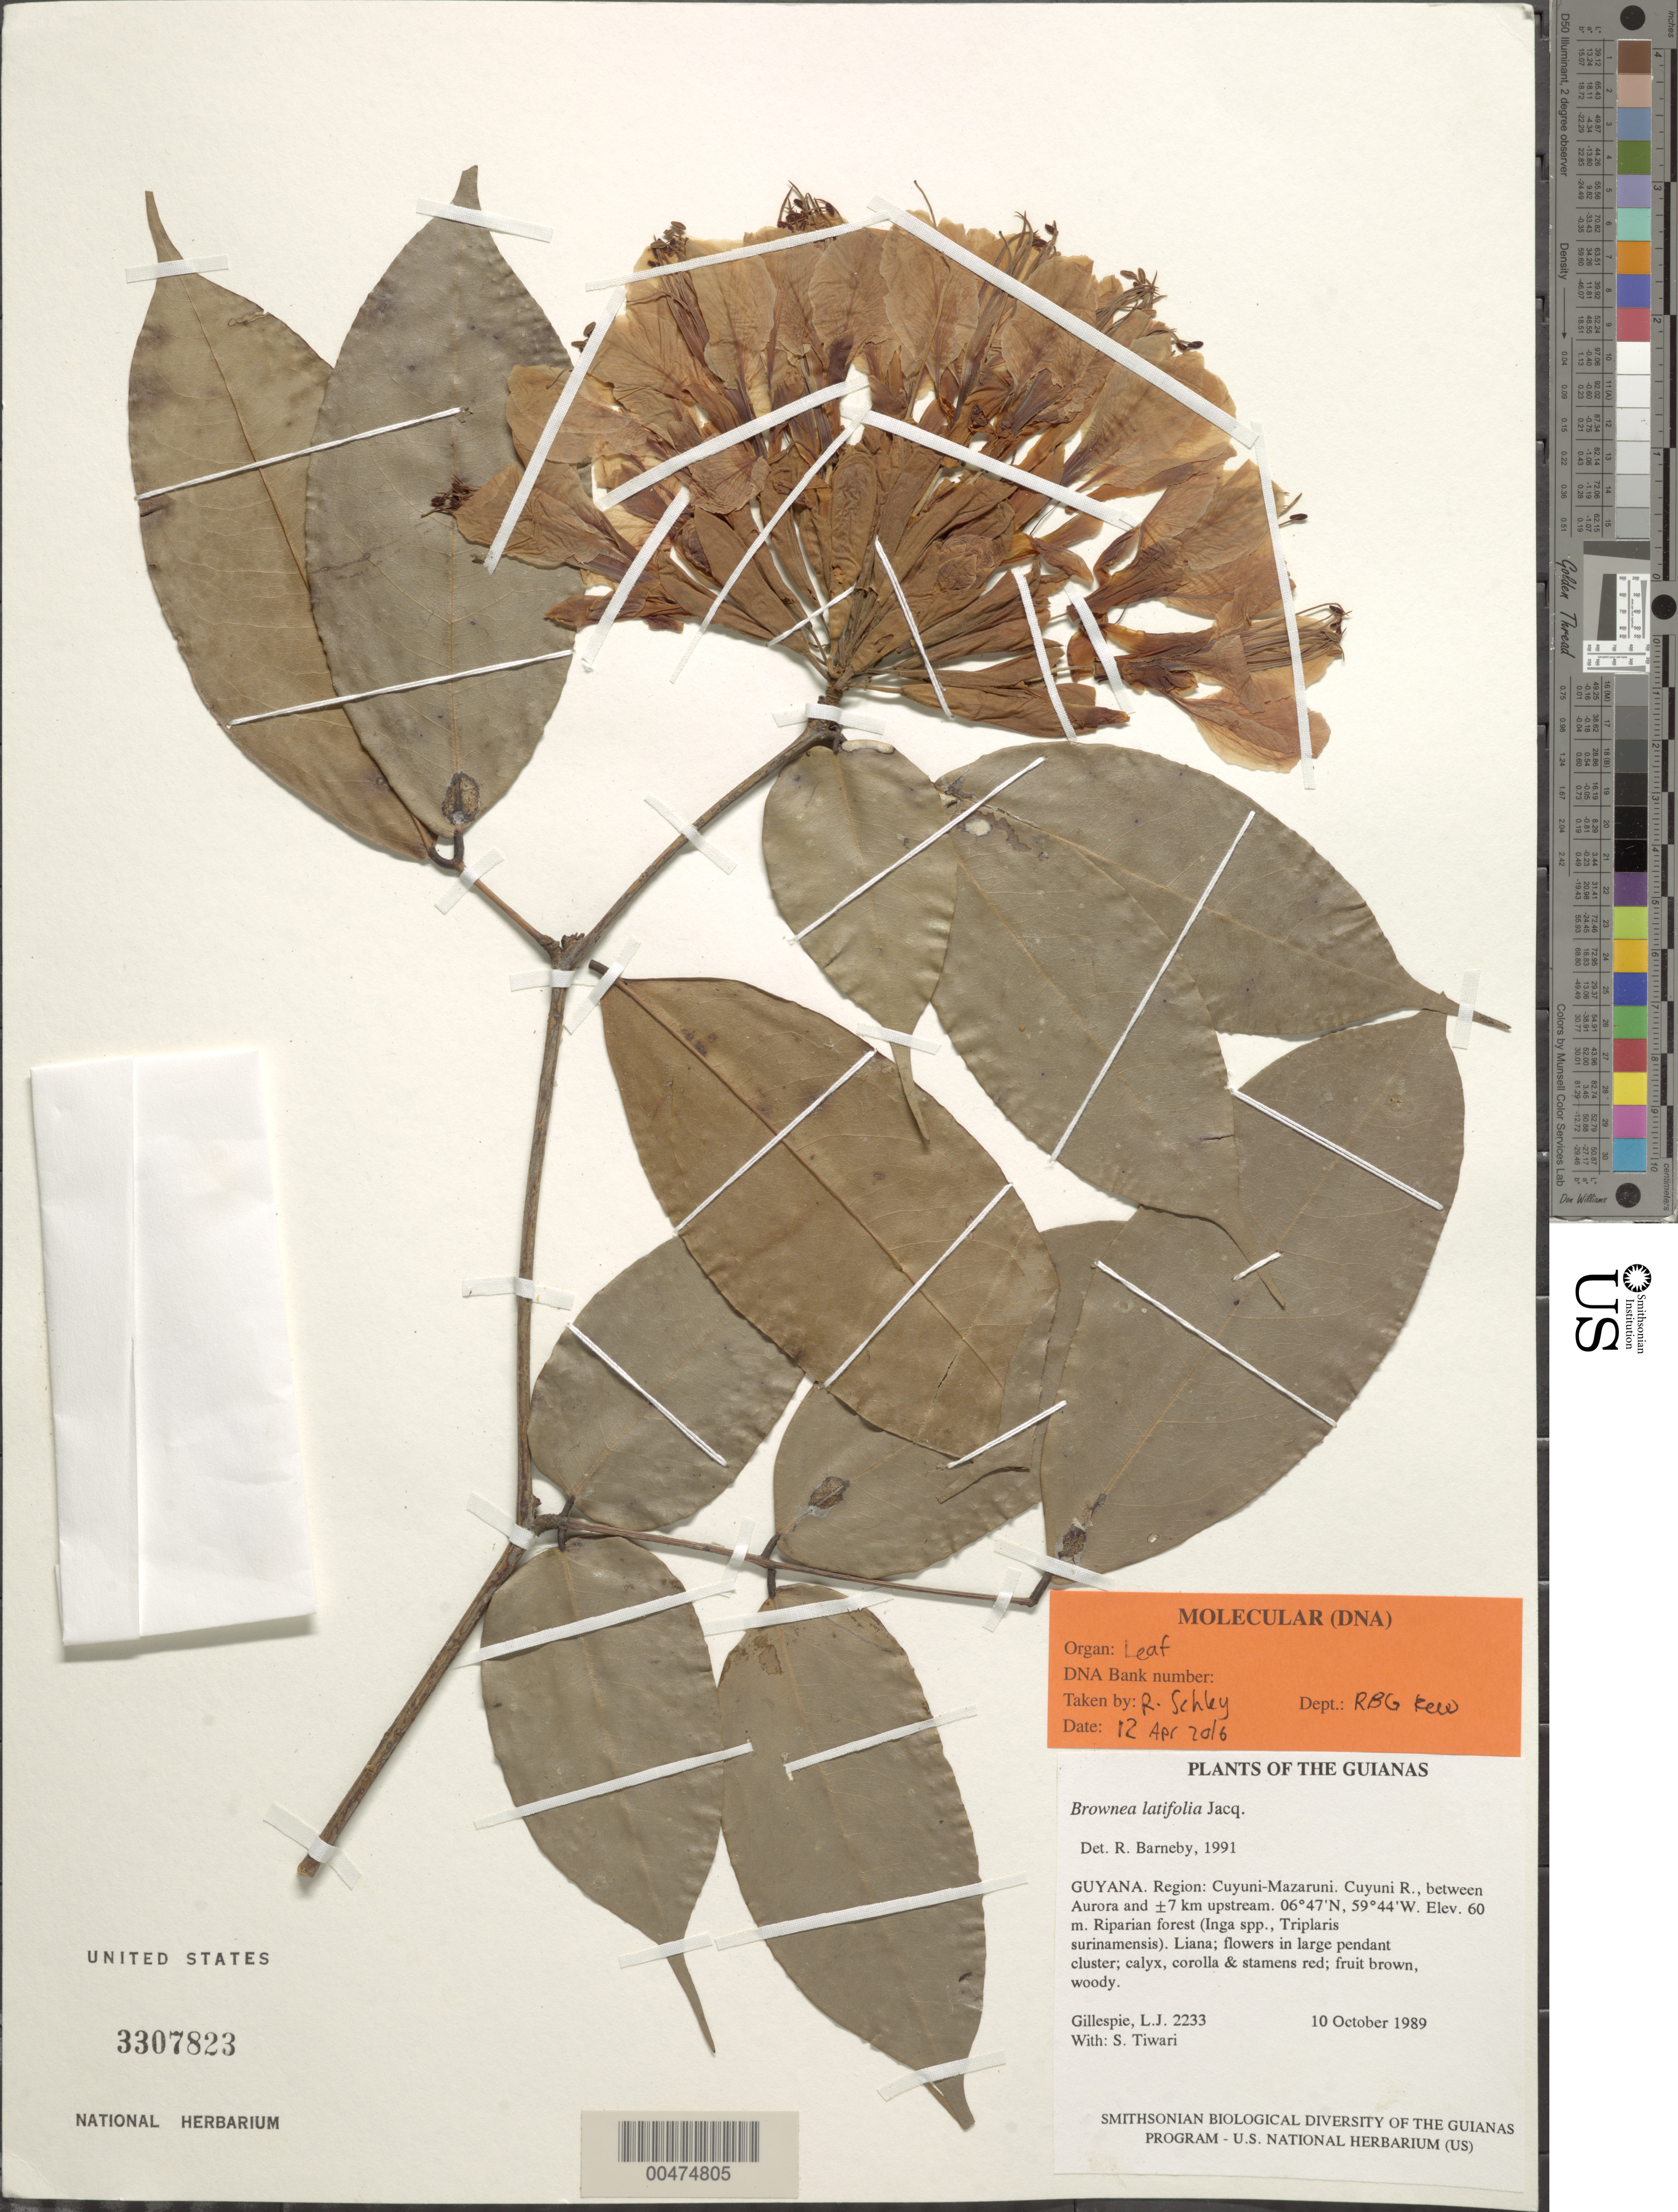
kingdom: Plantae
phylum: Tracheophyta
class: Magnoliopsida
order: Fabales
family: Fabaceae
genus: Brownea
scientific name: Brownea latifolia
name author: Jacq.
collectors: L. J. Gillespie & S. Tiwari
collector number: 2233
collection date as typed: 10 October 1989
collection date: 1989-10-10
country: Guyana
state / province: Cuyuni-Mazaruni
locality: Cuyuni R., between Aurora and ±7 km upstream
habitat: Riparian forest (Inga spp., Triplaris surinamensis)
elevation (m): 60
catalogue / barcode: US 3307823